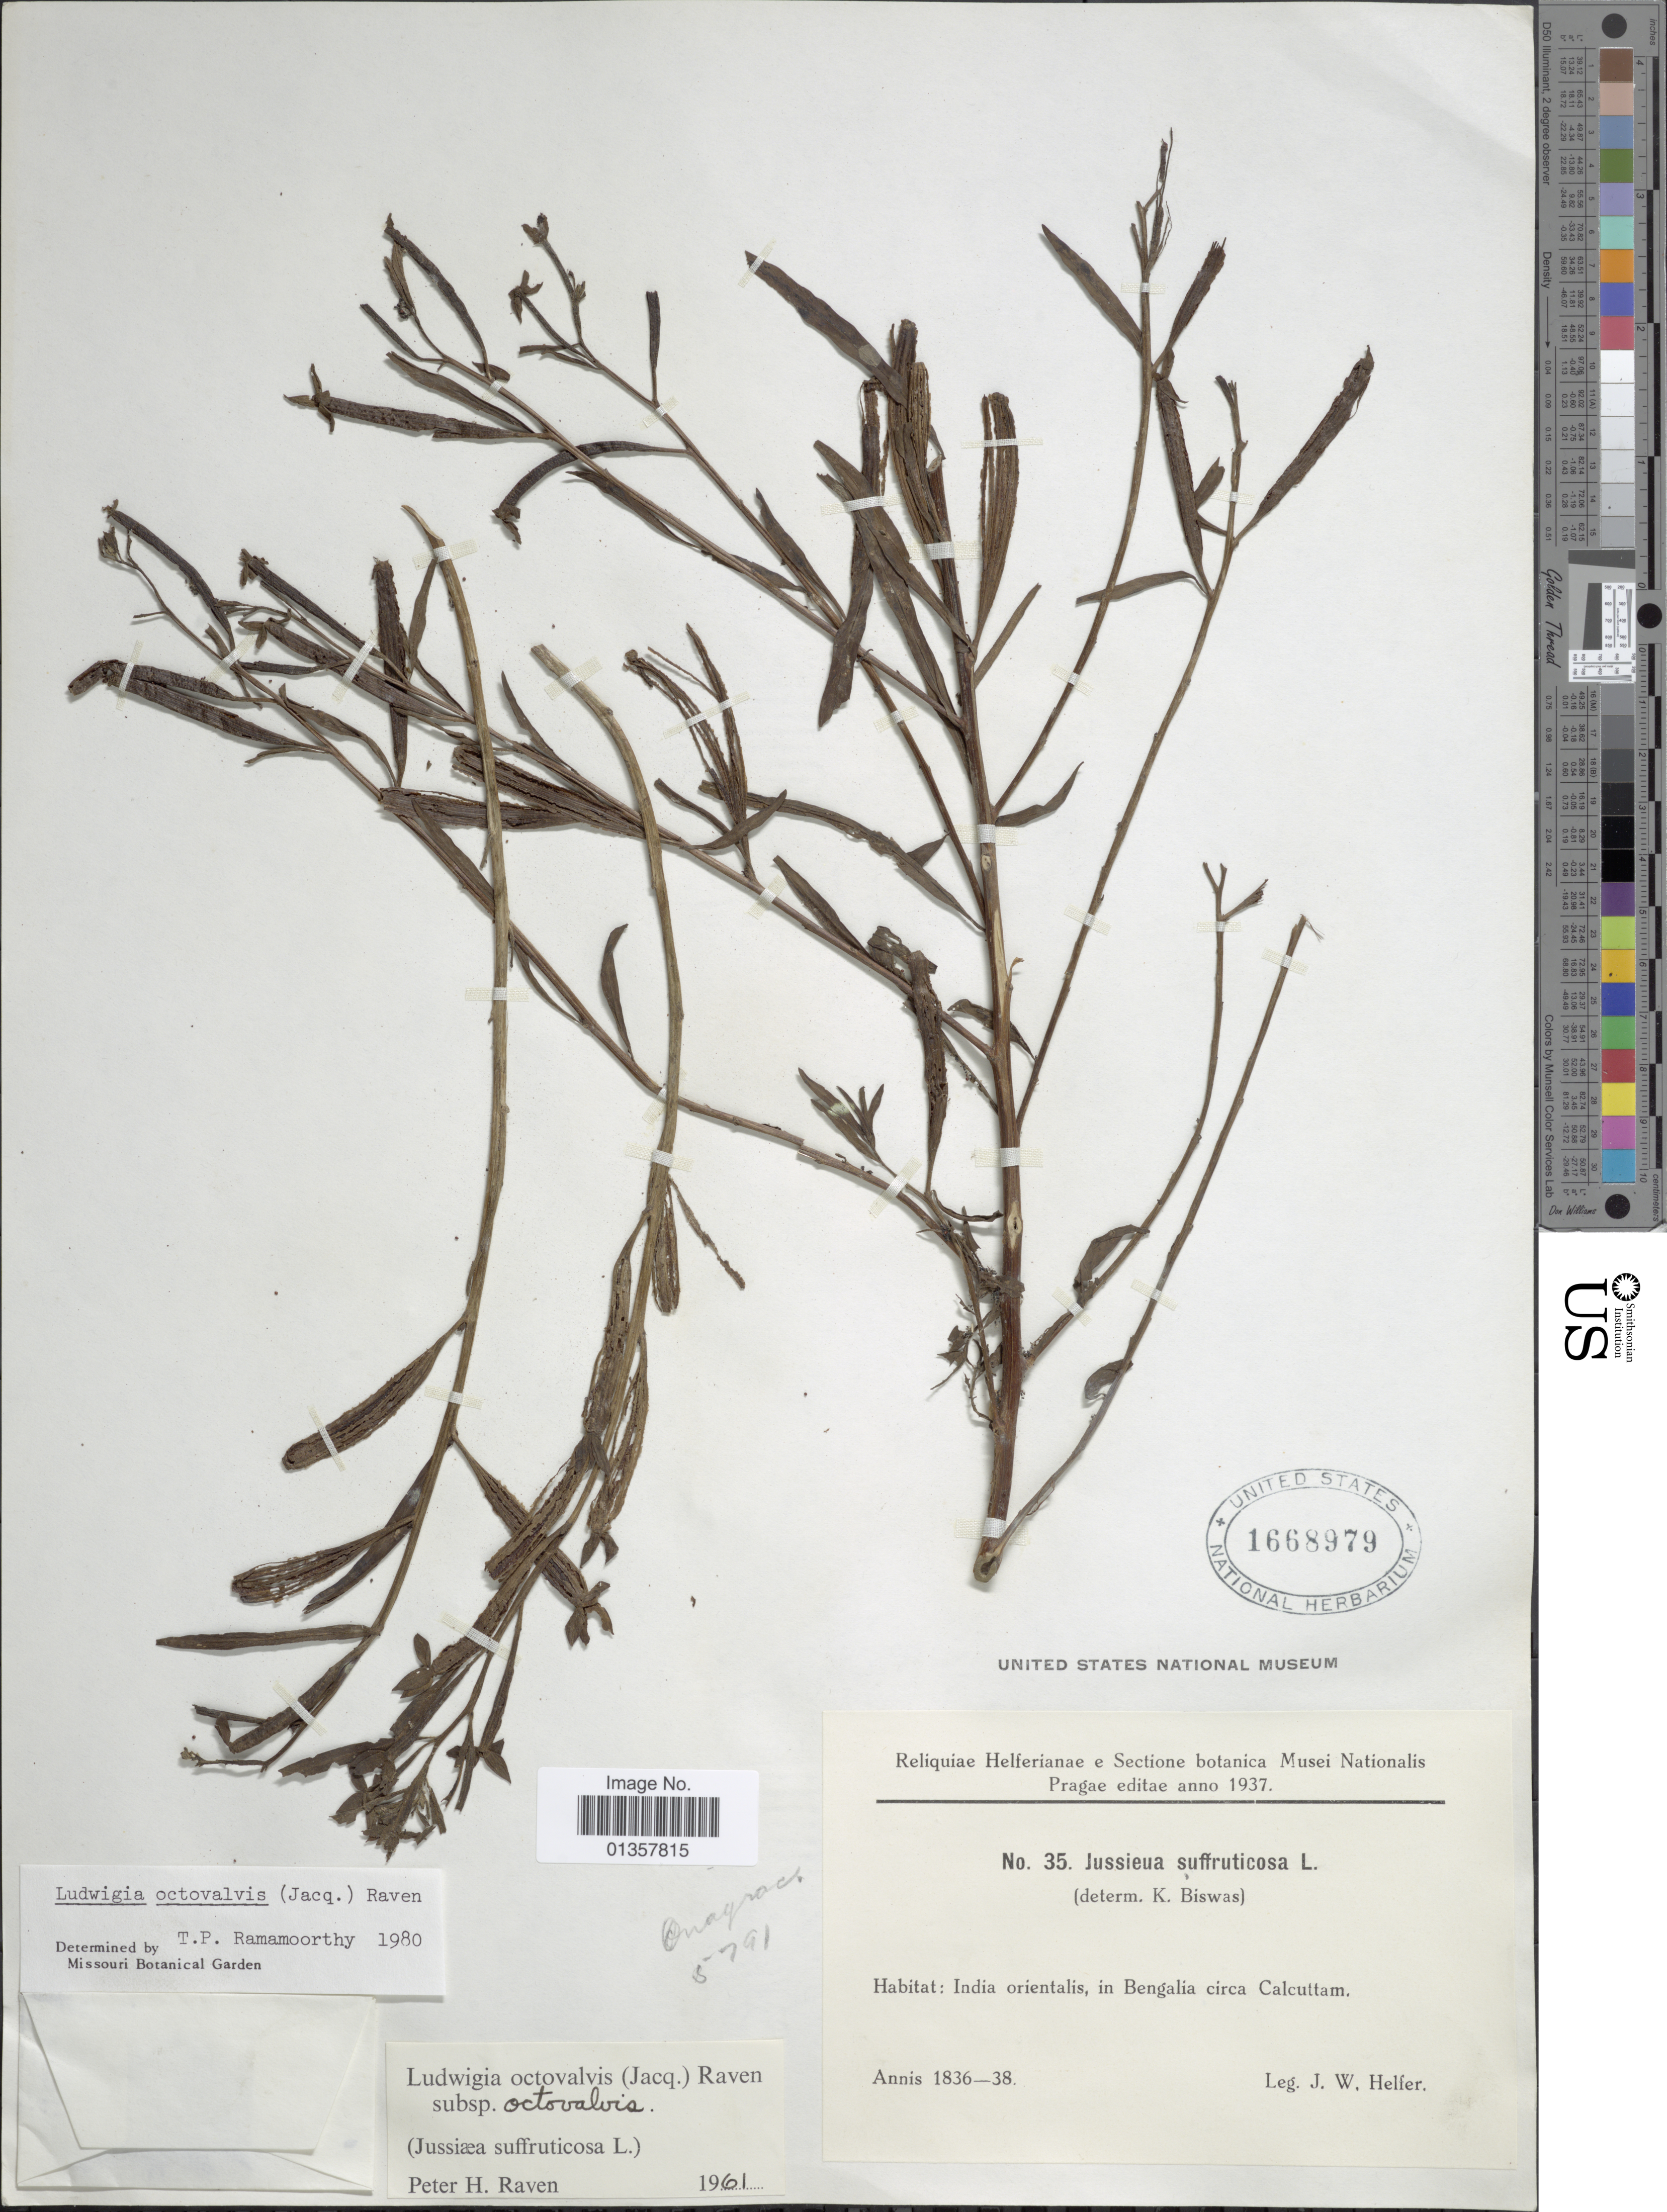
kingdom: Plantae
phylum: Tracheophyta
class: Magnoliopsida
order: Myrtales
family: Onagraceae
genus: Ludwigia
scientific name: Ludwigia octovalvis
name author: (Jacq.) P.H. Raven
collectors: J. W. Helfer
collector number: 35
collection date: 1836/1838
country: India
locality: India orientalis, in Bengalia circa Calcuttam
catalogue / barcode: US 1668979